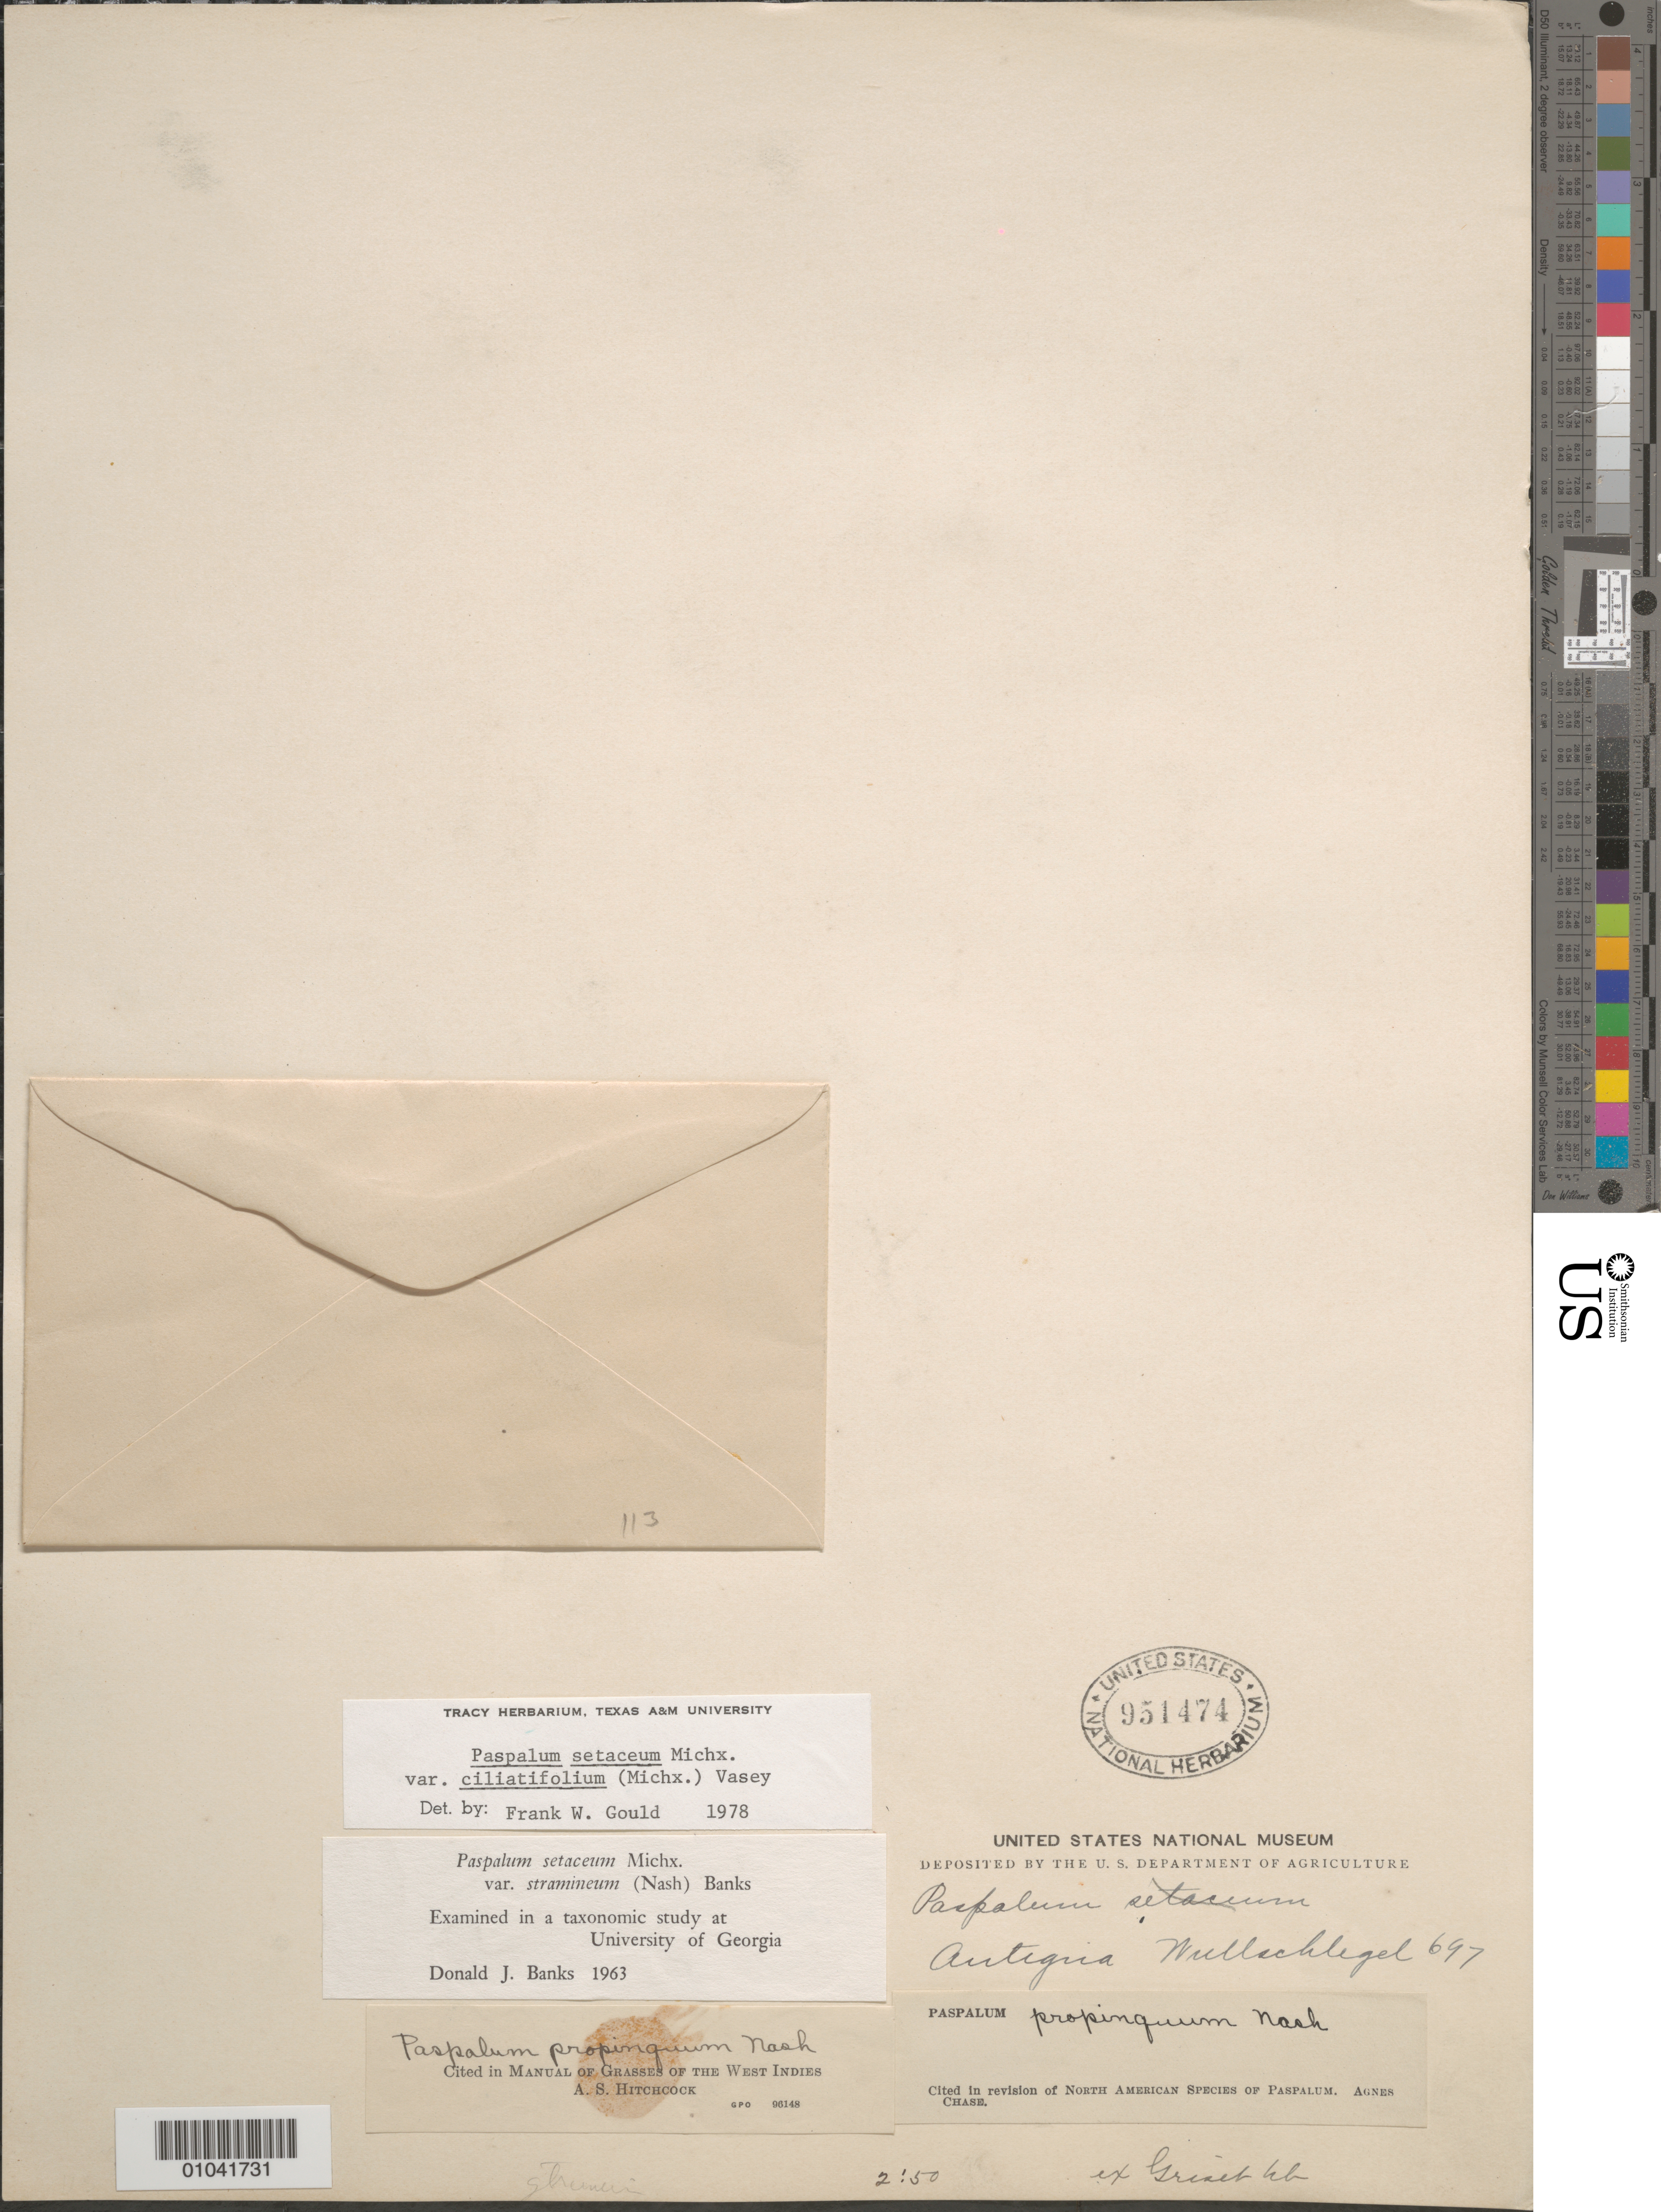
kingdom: Plantae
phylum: Tracheophyta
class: Liliopsida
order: Poales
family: Poaceae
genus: Paspalum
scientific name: Paspalum setaceum var. ciliatifolium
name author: (Michx.) Vasey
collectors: H. R. Wullschlaegel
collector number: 697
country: Antigua and Barbuda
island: Antigua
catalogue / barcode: US 951474